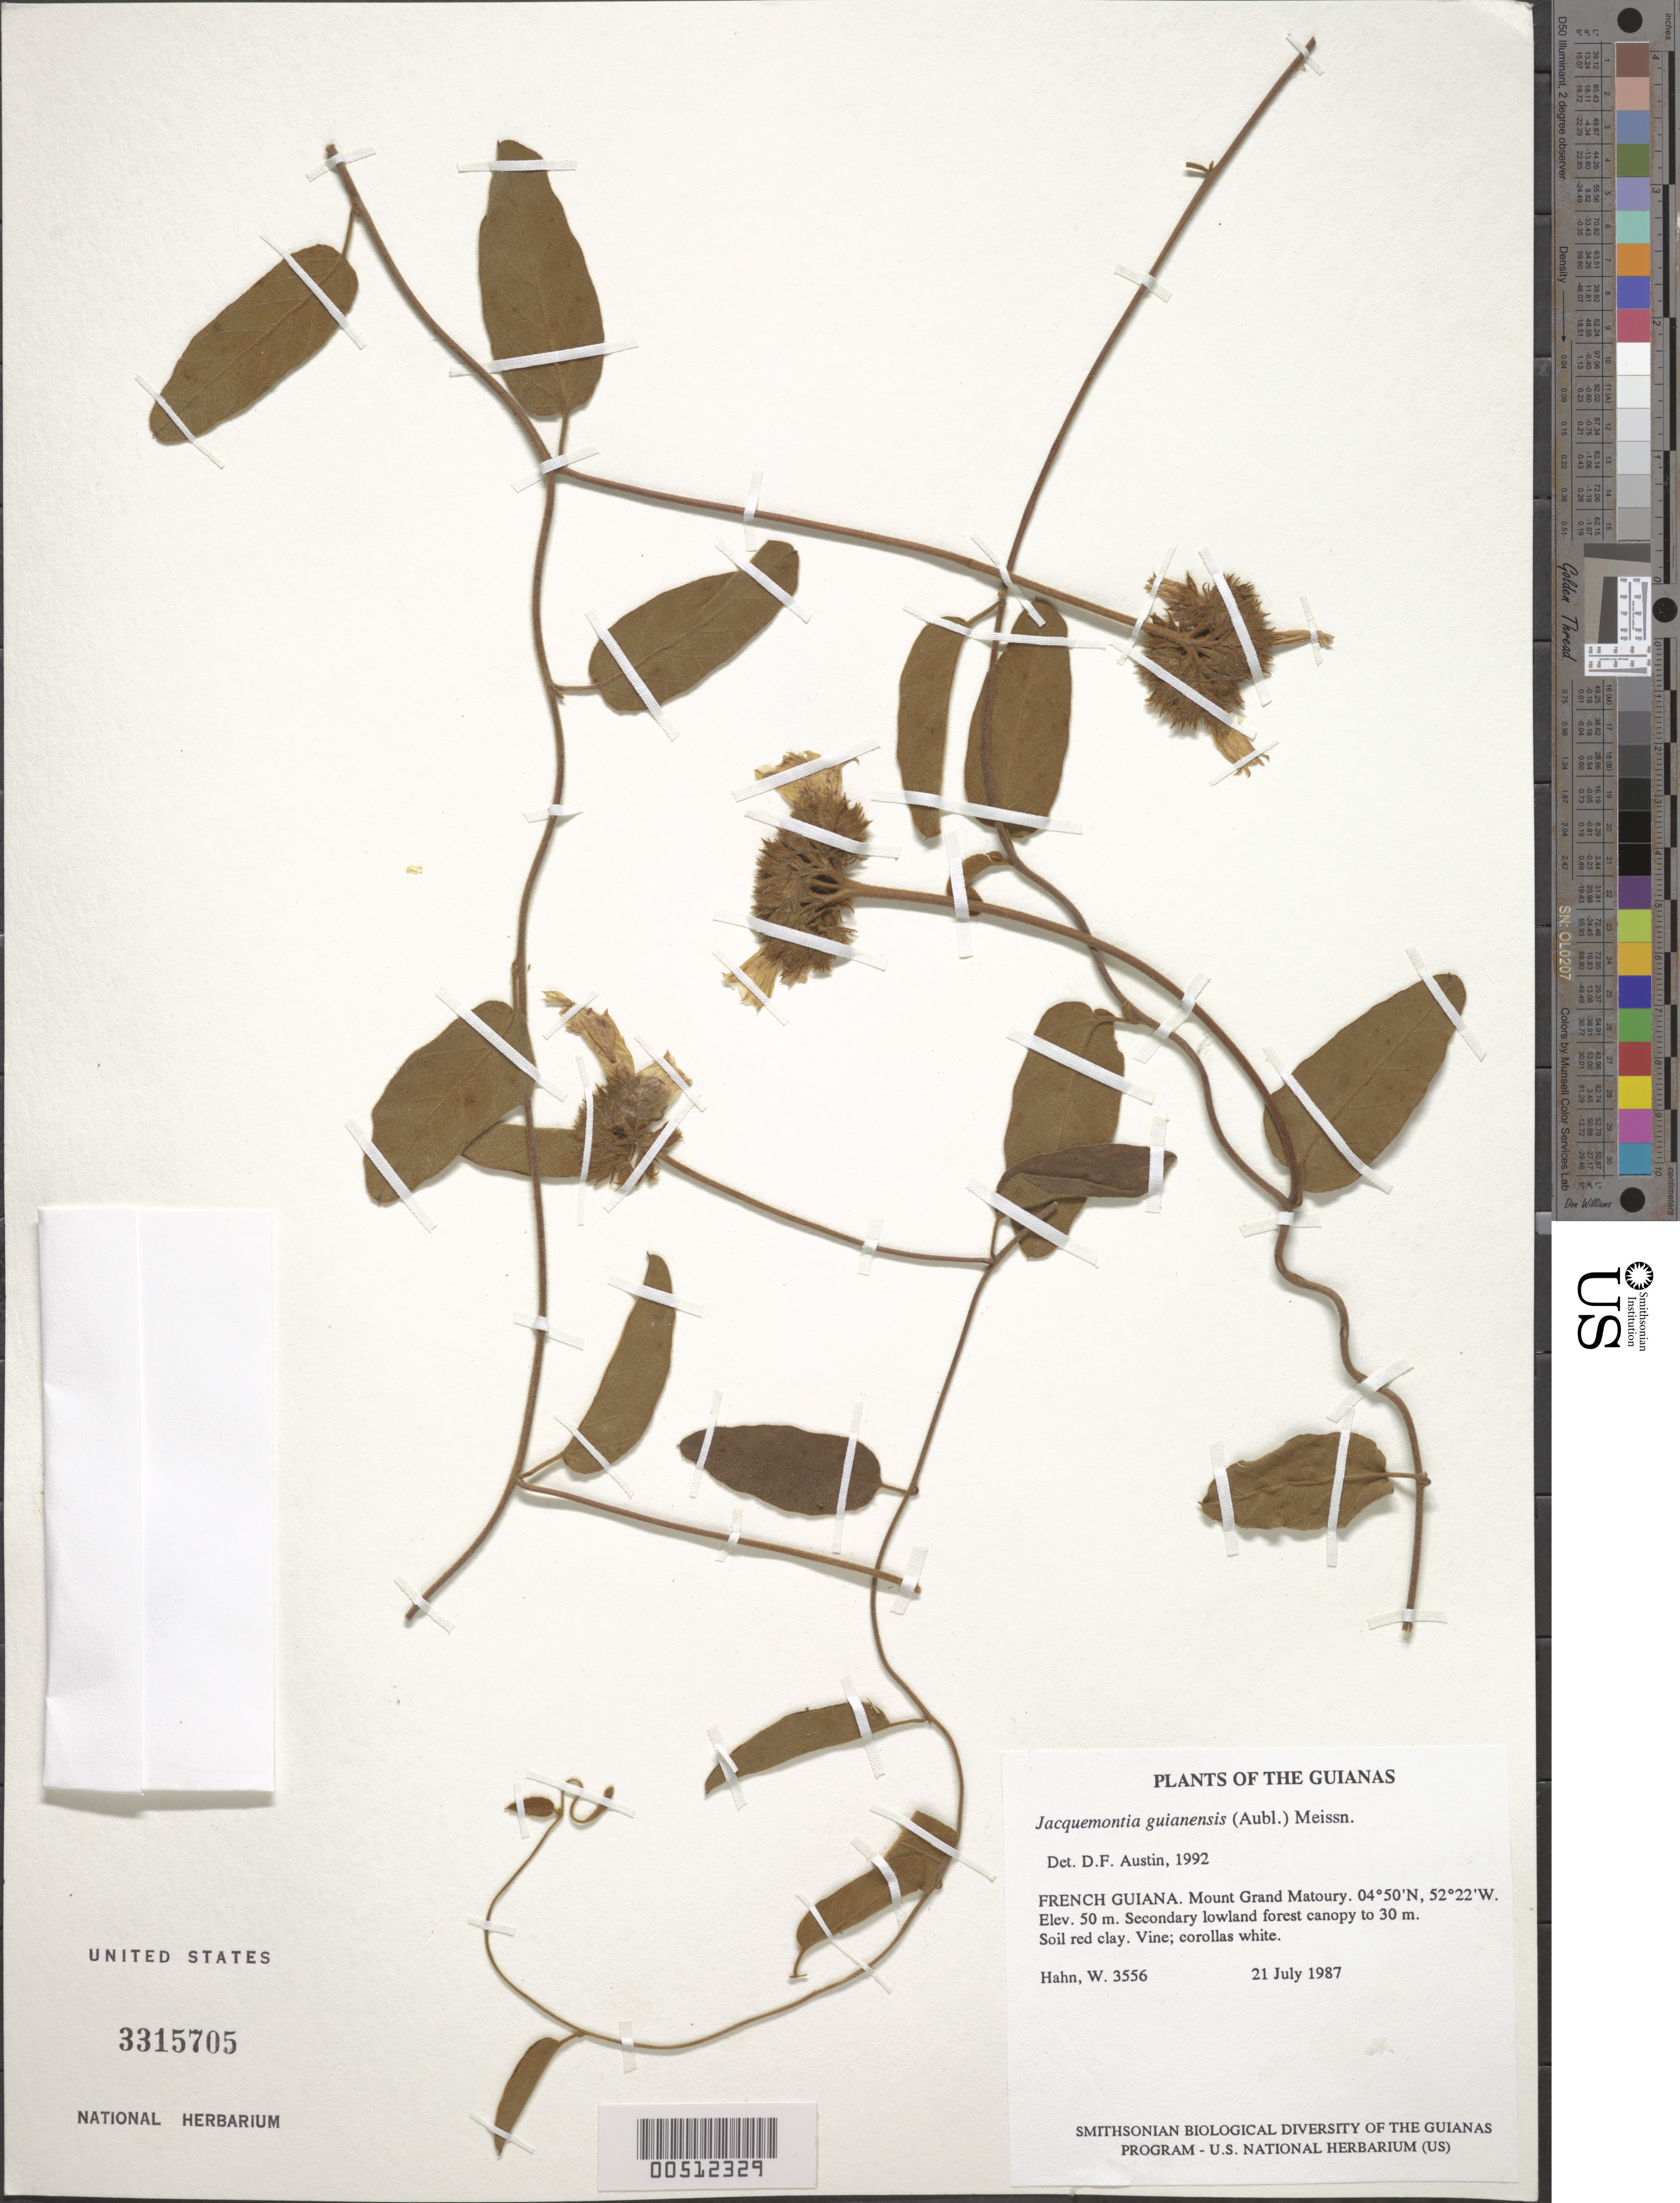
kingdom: Plantae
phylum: Tracheophyta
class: Magnoliopsida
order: Solanales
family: Convolvulaceae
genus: Jacquemontia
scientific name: Jacquemontia guyanensis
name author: (Aubl.) Meisn.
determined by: Austin, D. F.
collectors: W. Hahn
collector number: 3556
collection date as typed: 21 July 1987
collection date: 1987-07-21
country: French Guiana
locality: Mount Grand Matoury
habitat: Secondary lowland forest canopy to 30 m. Soil red clay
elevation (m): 50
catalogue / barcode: US 3315705